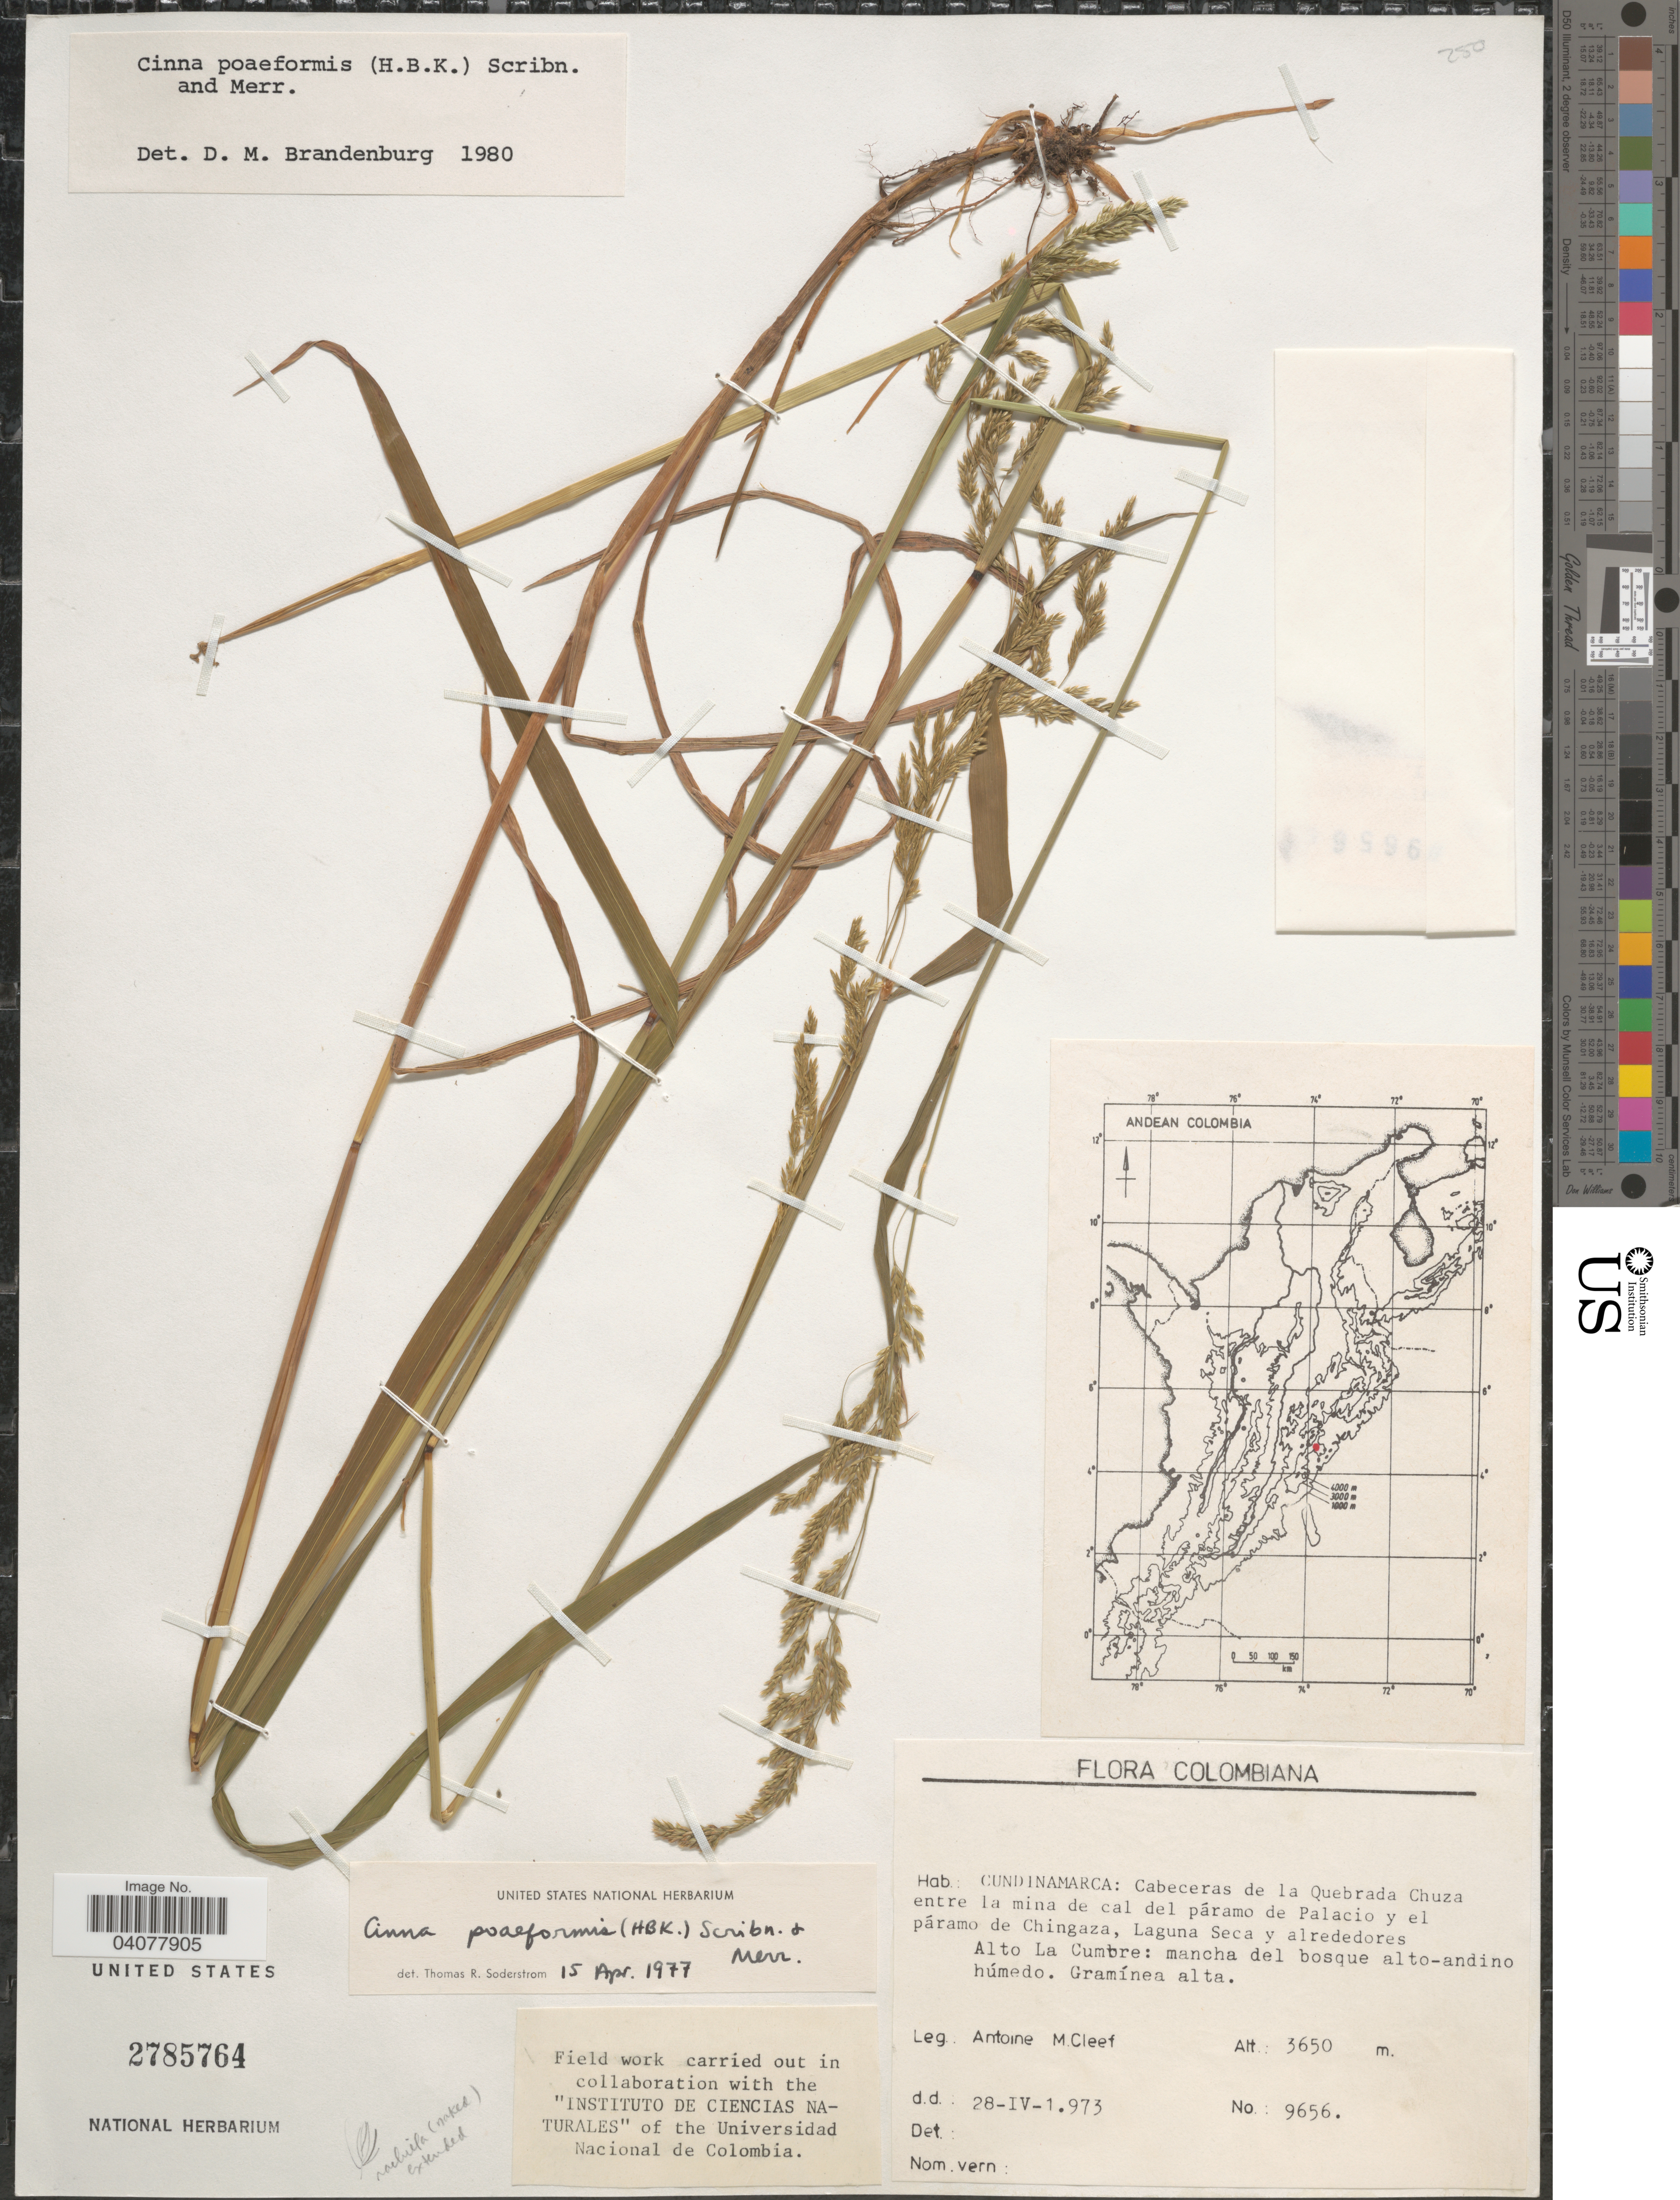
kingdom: Plantae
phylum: Tracheophyta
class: Liliopsida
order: Poales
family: Poaceae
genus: Cinna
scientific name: Cinna poiformis (Kunth) Scribn. & Merr.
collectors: A. M. Cleef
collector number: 9656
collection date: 1973-04-28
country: Colombia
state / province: Cundinamarca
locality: Cabeceras de la Quebrada Chuza entre la mina de cal del páramo de Palacio y el páramo de Chingaza, Laguna Seca y alrededores Alto La Cumbre: mancha del bosque alto-andino húmedo. Gramínea alta.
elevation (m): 3650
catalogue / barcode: US 2785764